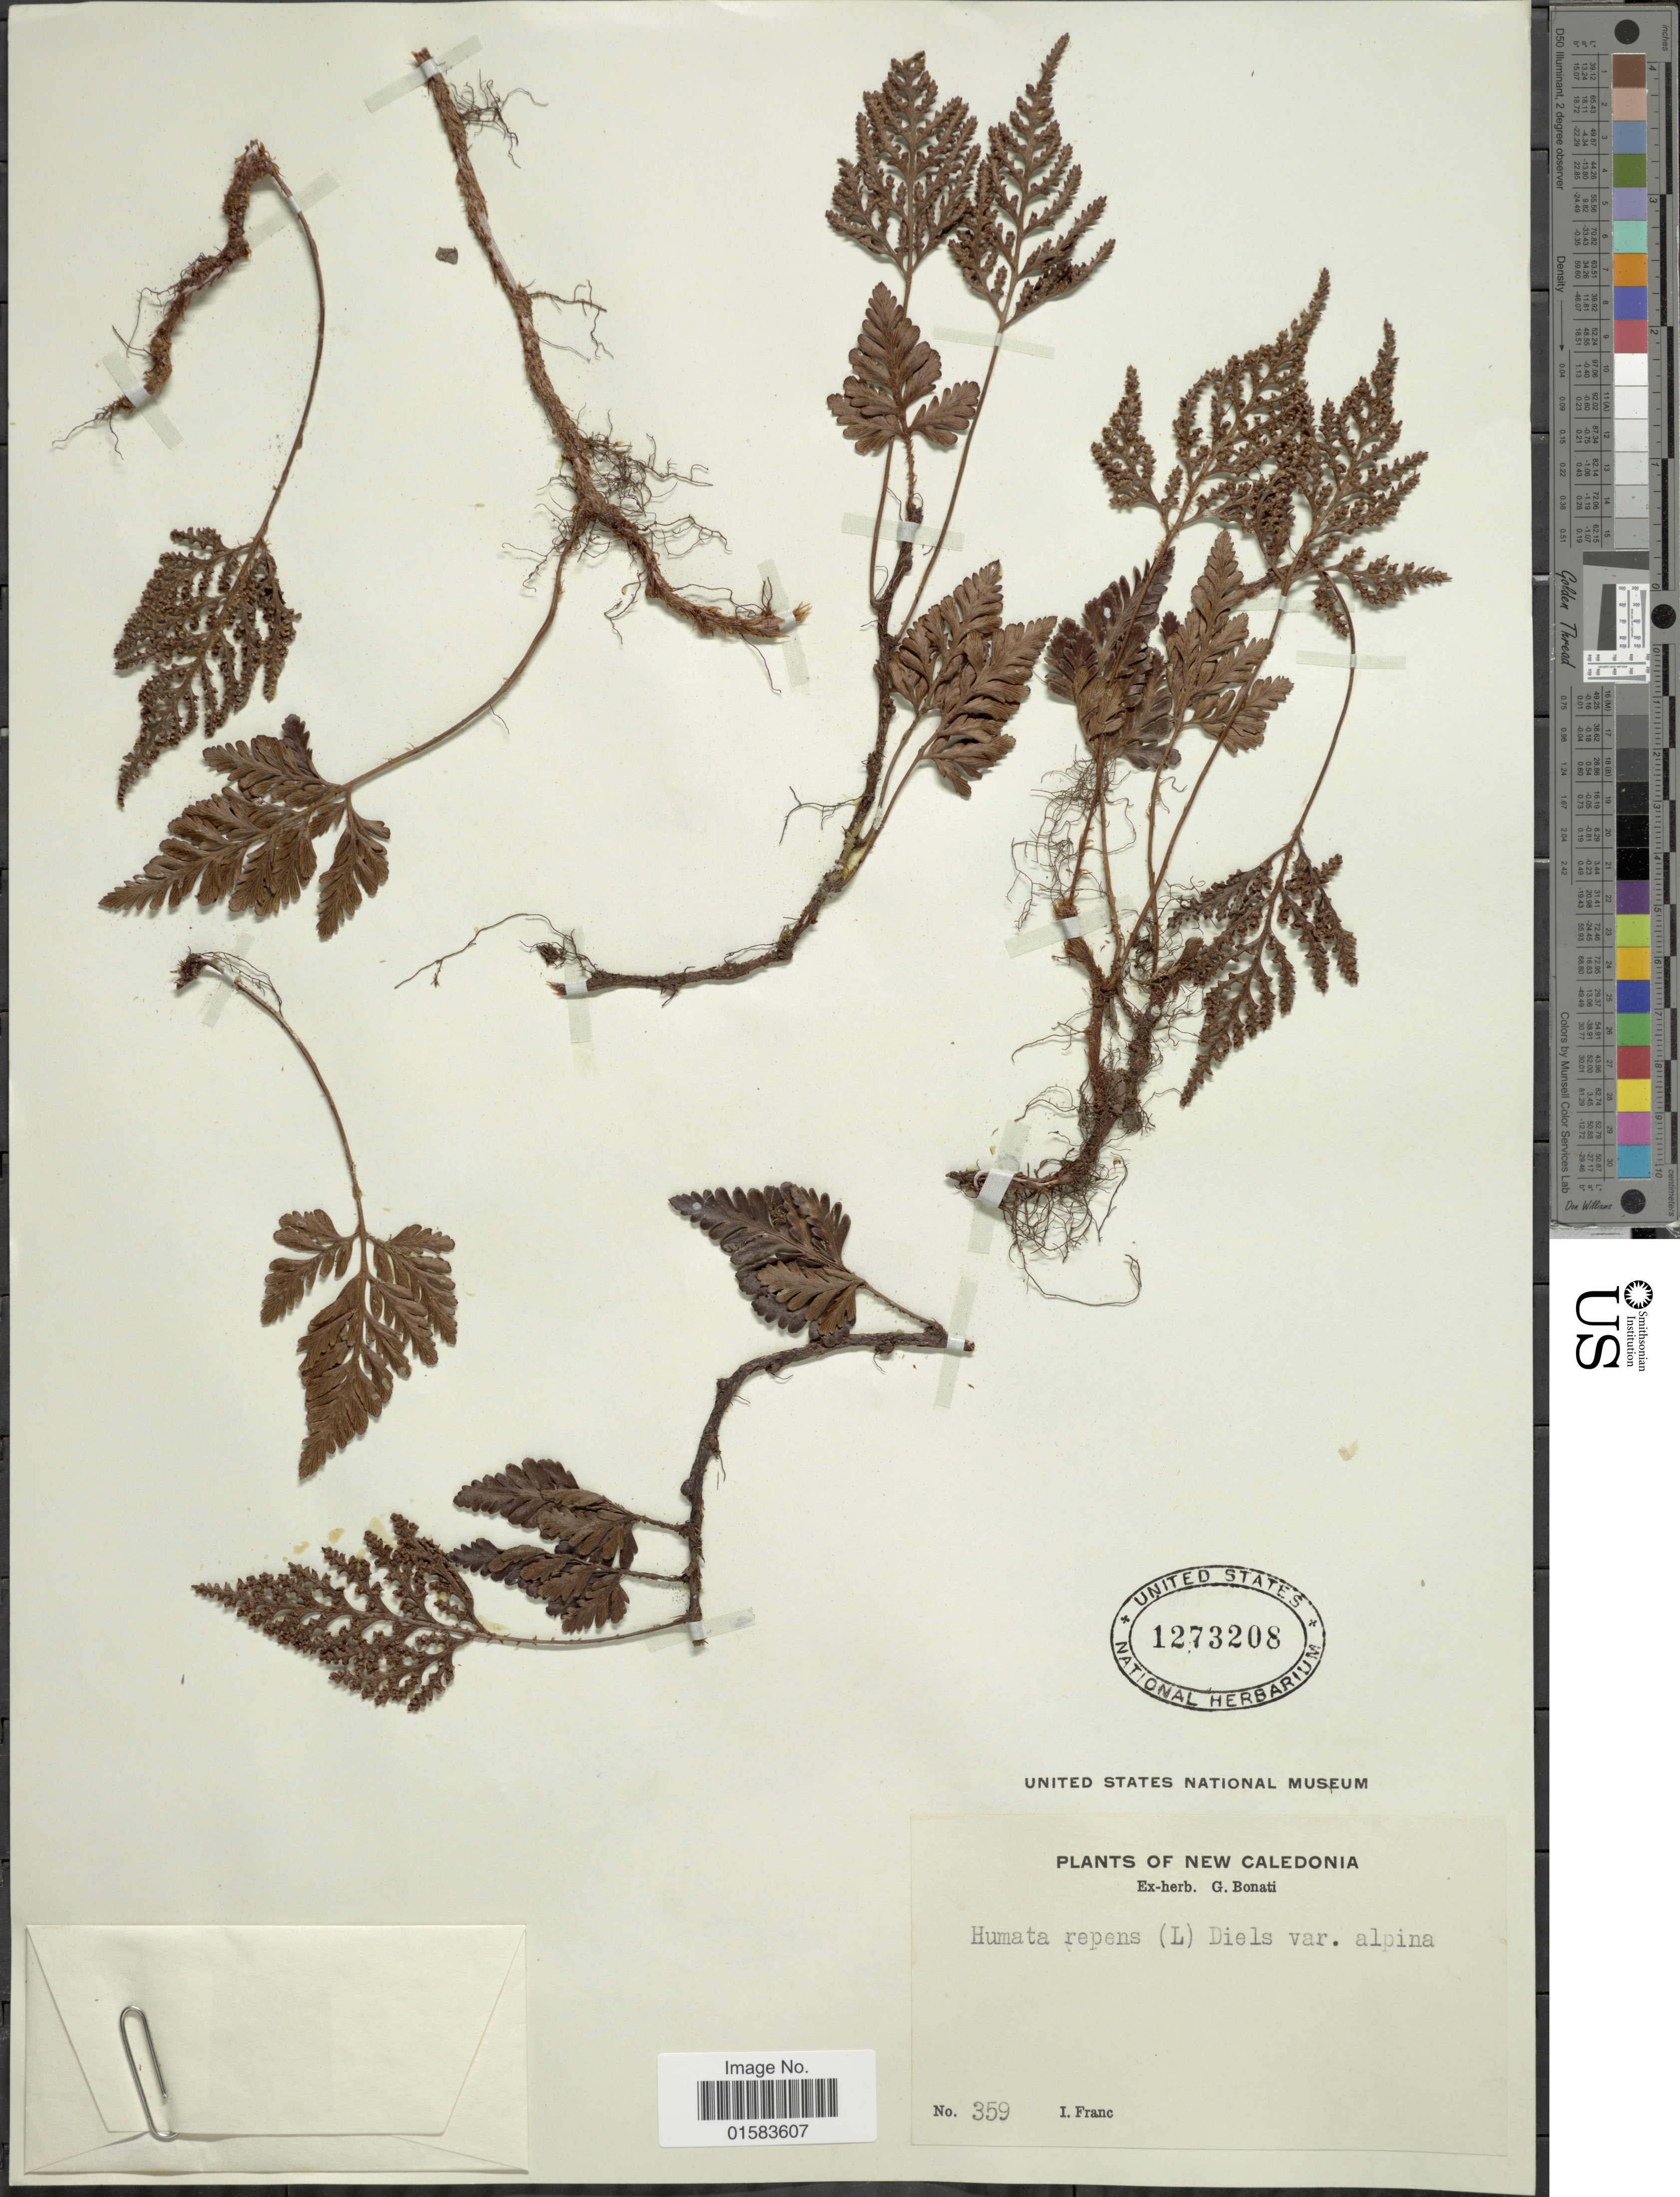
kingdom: Plantae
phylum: Tracheophyta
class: Polypodiopsida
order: Polypodiales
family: Davalliaceae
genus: Davallia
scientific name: Davallia repens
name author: (L. f.) Kuhn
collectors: I. Franc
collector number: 359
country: New Caledonia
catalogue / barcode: US 1273208